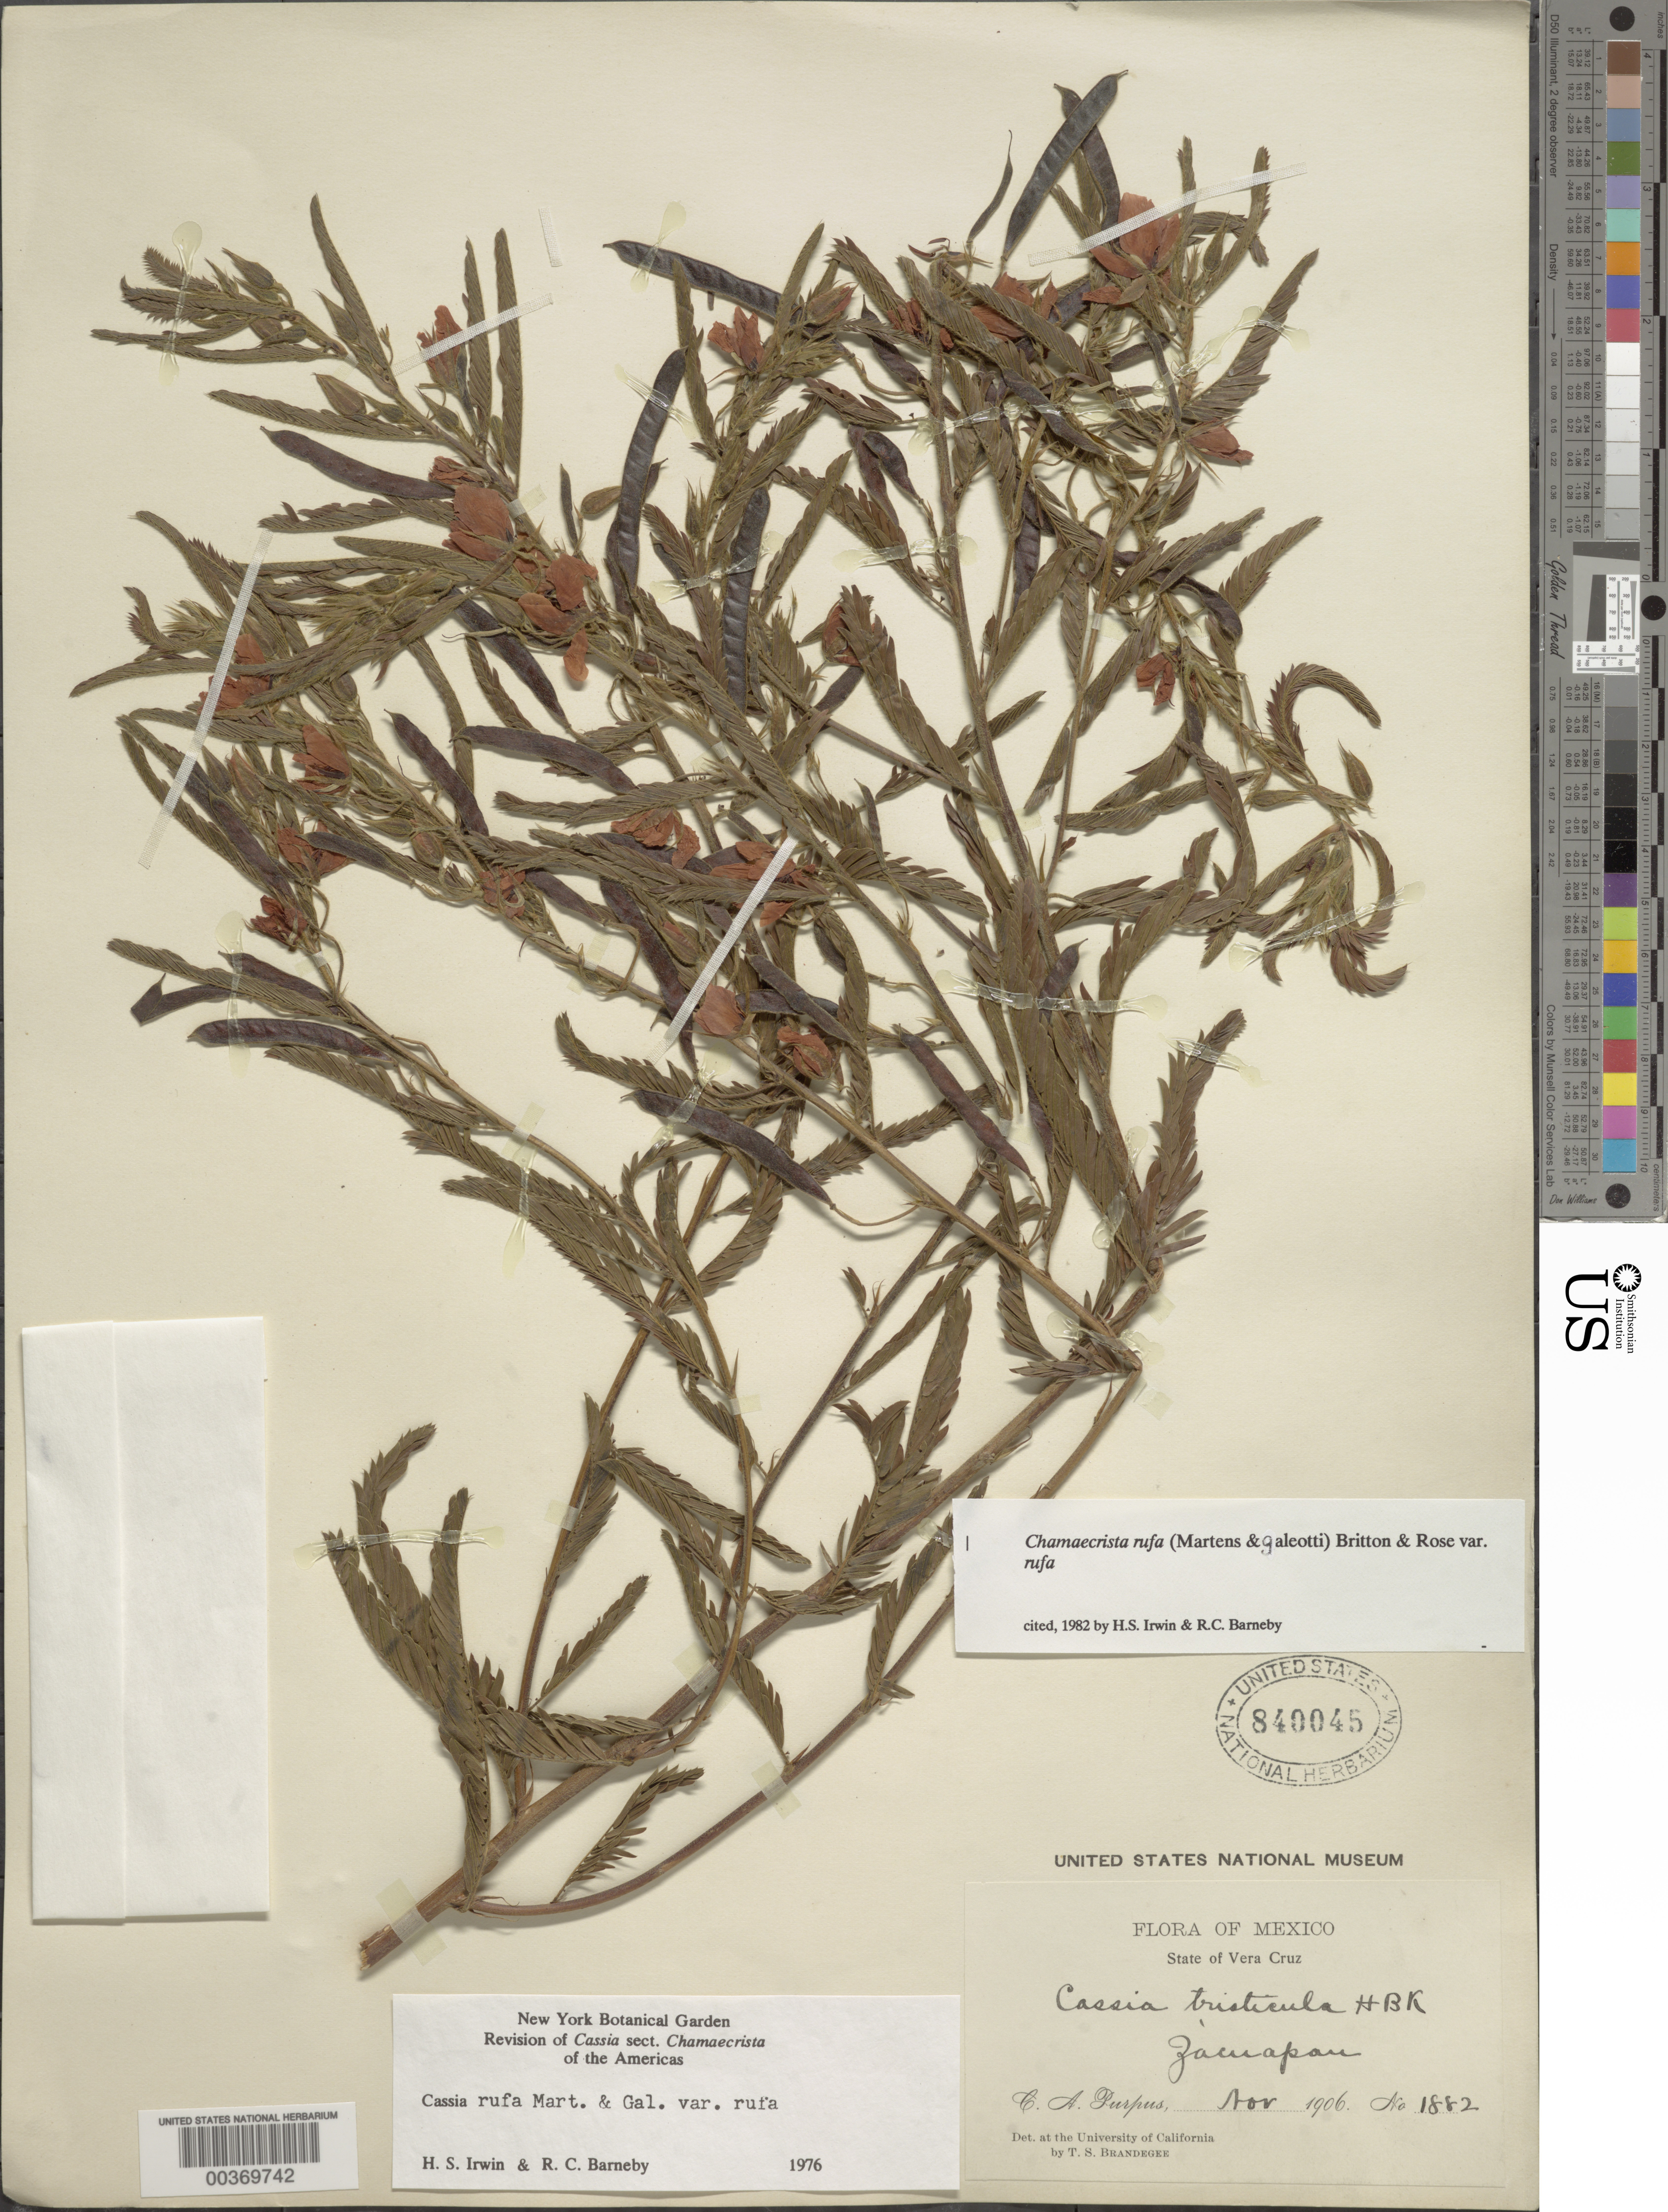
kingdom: Plantae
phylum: Tracheophyta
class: Magnoliopsida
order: Fabales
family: Fabaceae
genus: Chamaecrista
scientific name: Chamaecrista rufa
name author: Britton & Rose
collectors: C. A. Purpus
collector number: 1882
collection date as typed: Nov 1906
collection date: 1906-11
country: Mexico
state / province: Veracruz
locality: Zacuapan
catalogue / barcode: US 840045